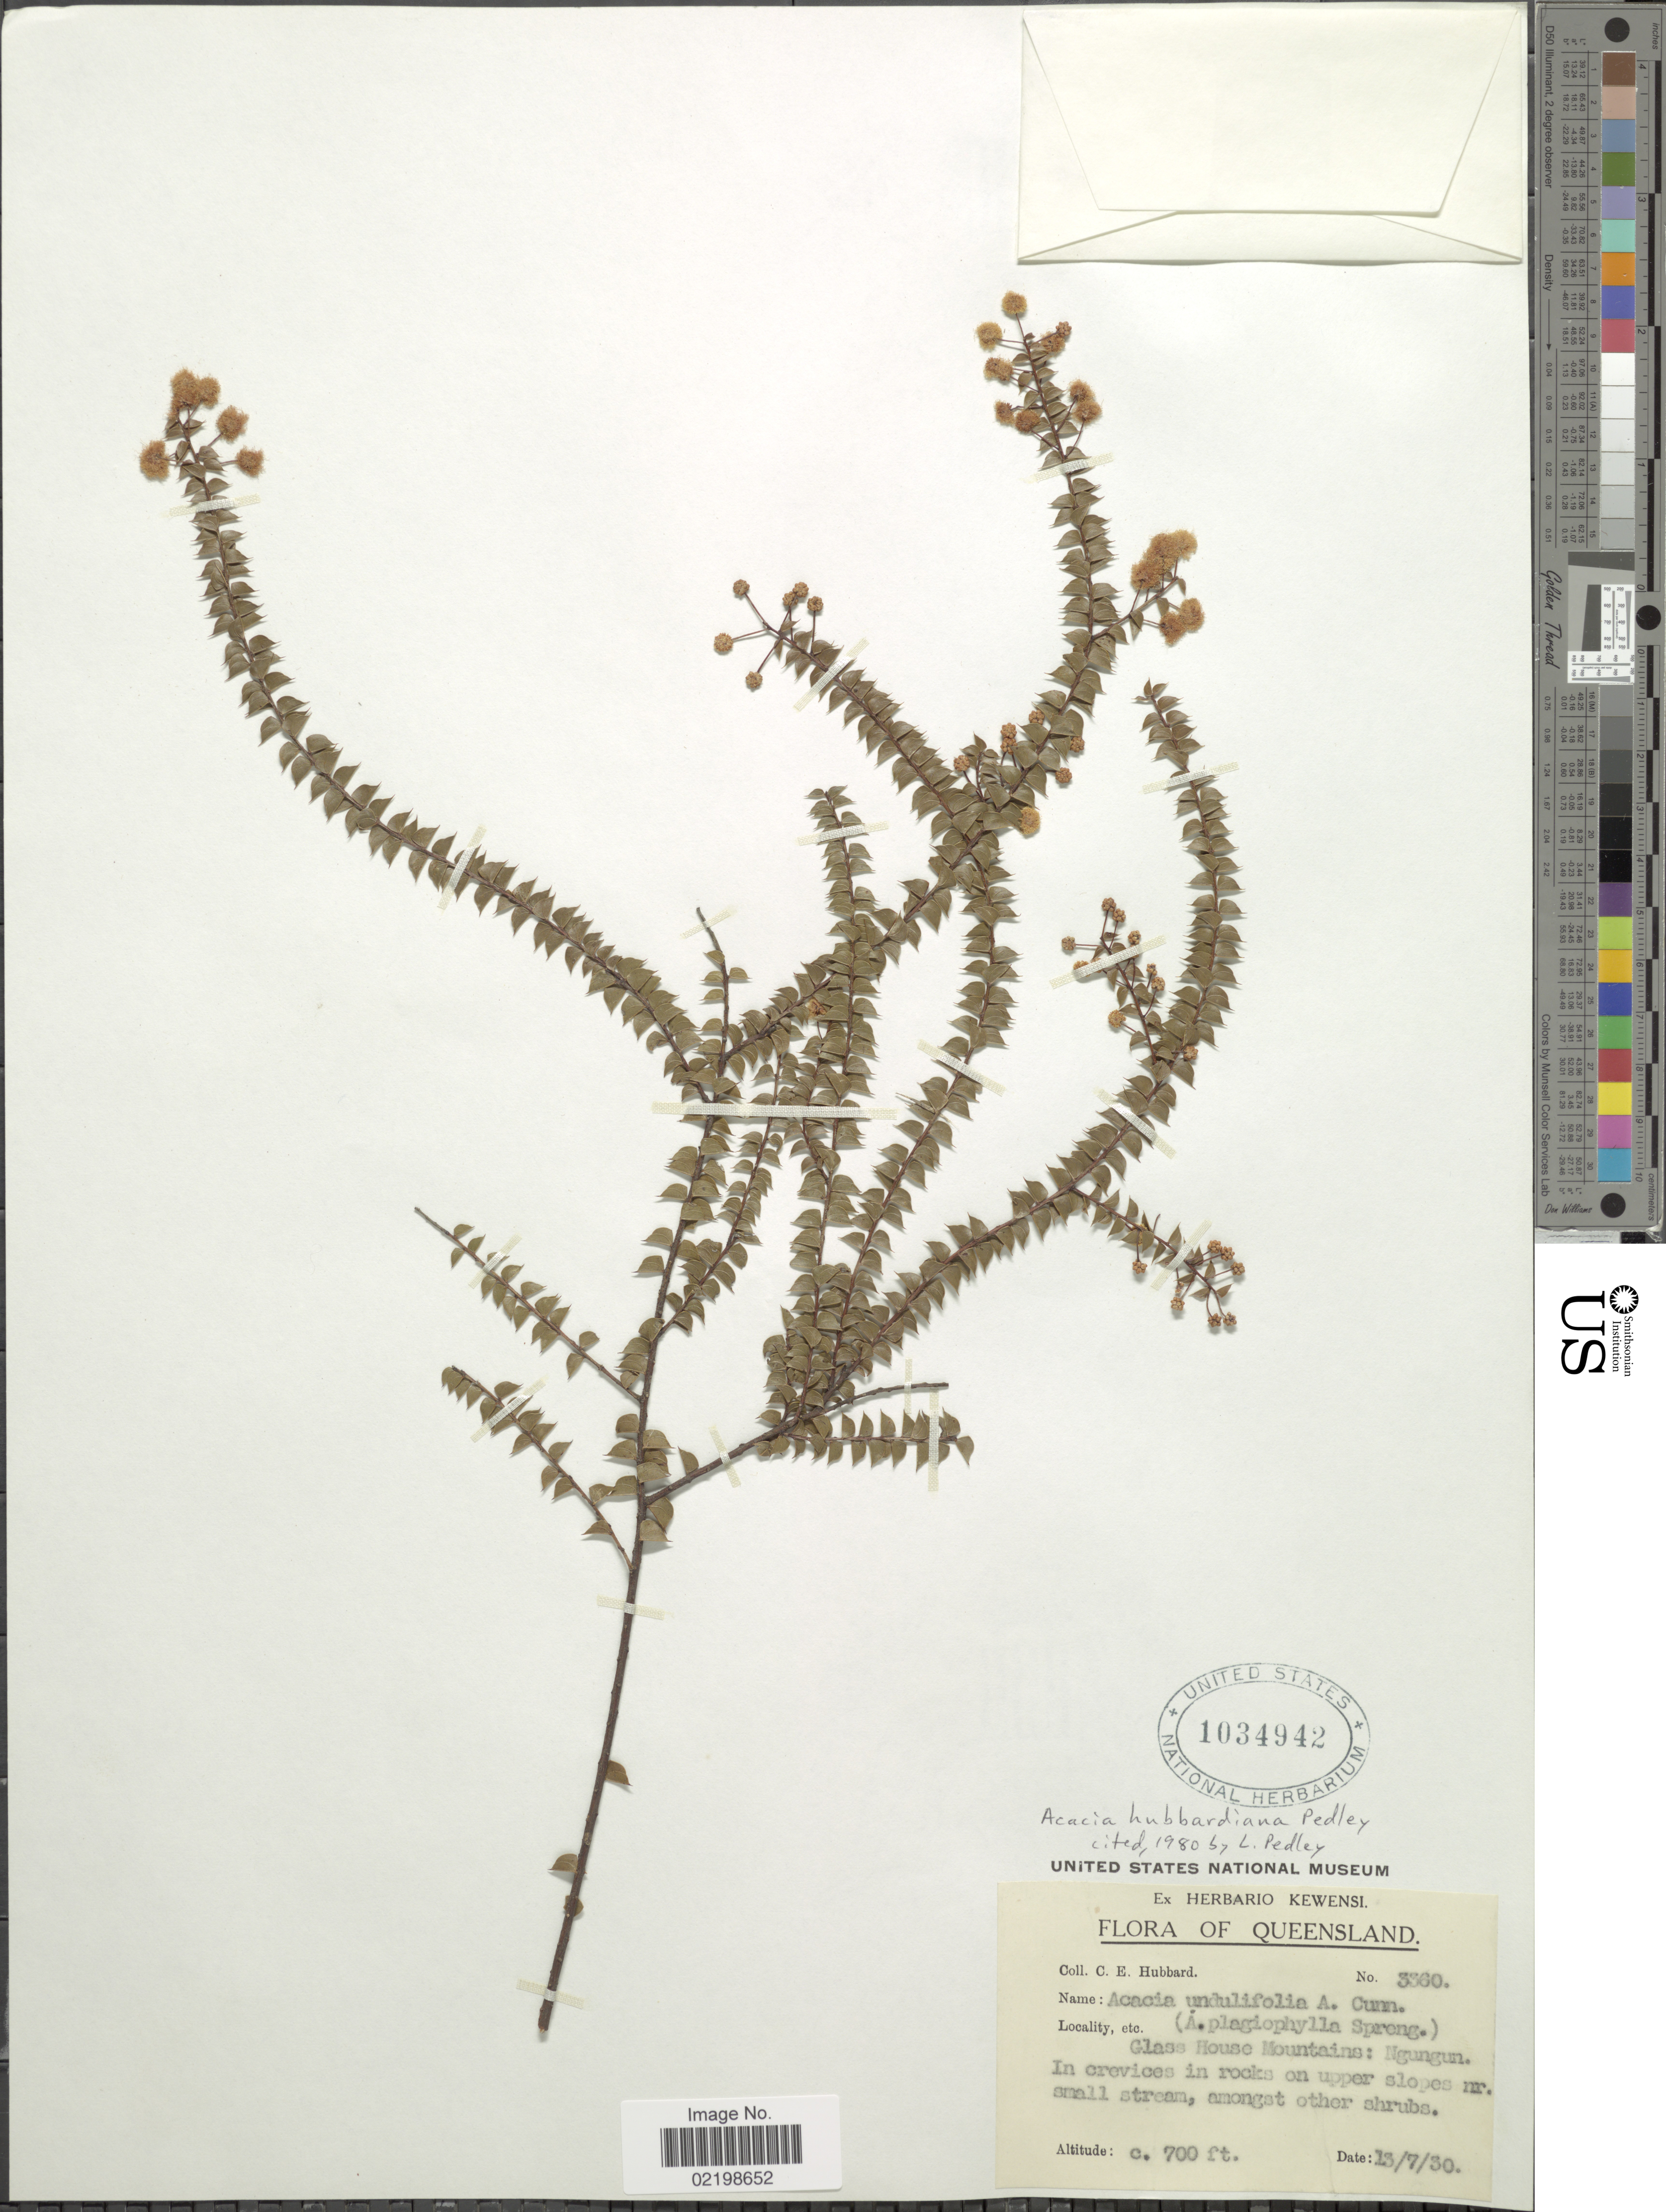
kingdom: Plantae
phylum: Tracheophyta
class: Magnoliopsida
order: Fabales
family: Fabaceae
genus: Acacia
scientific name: Acacia hubbardiana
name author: Pedley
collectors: C. E. Hubbard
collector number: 3360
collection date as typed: Transcribed d/m/y: 13/7/30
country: Australia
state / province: Queensland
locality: Glass House Mountains: Ngungun.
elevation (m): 213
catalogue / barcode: US 1034942